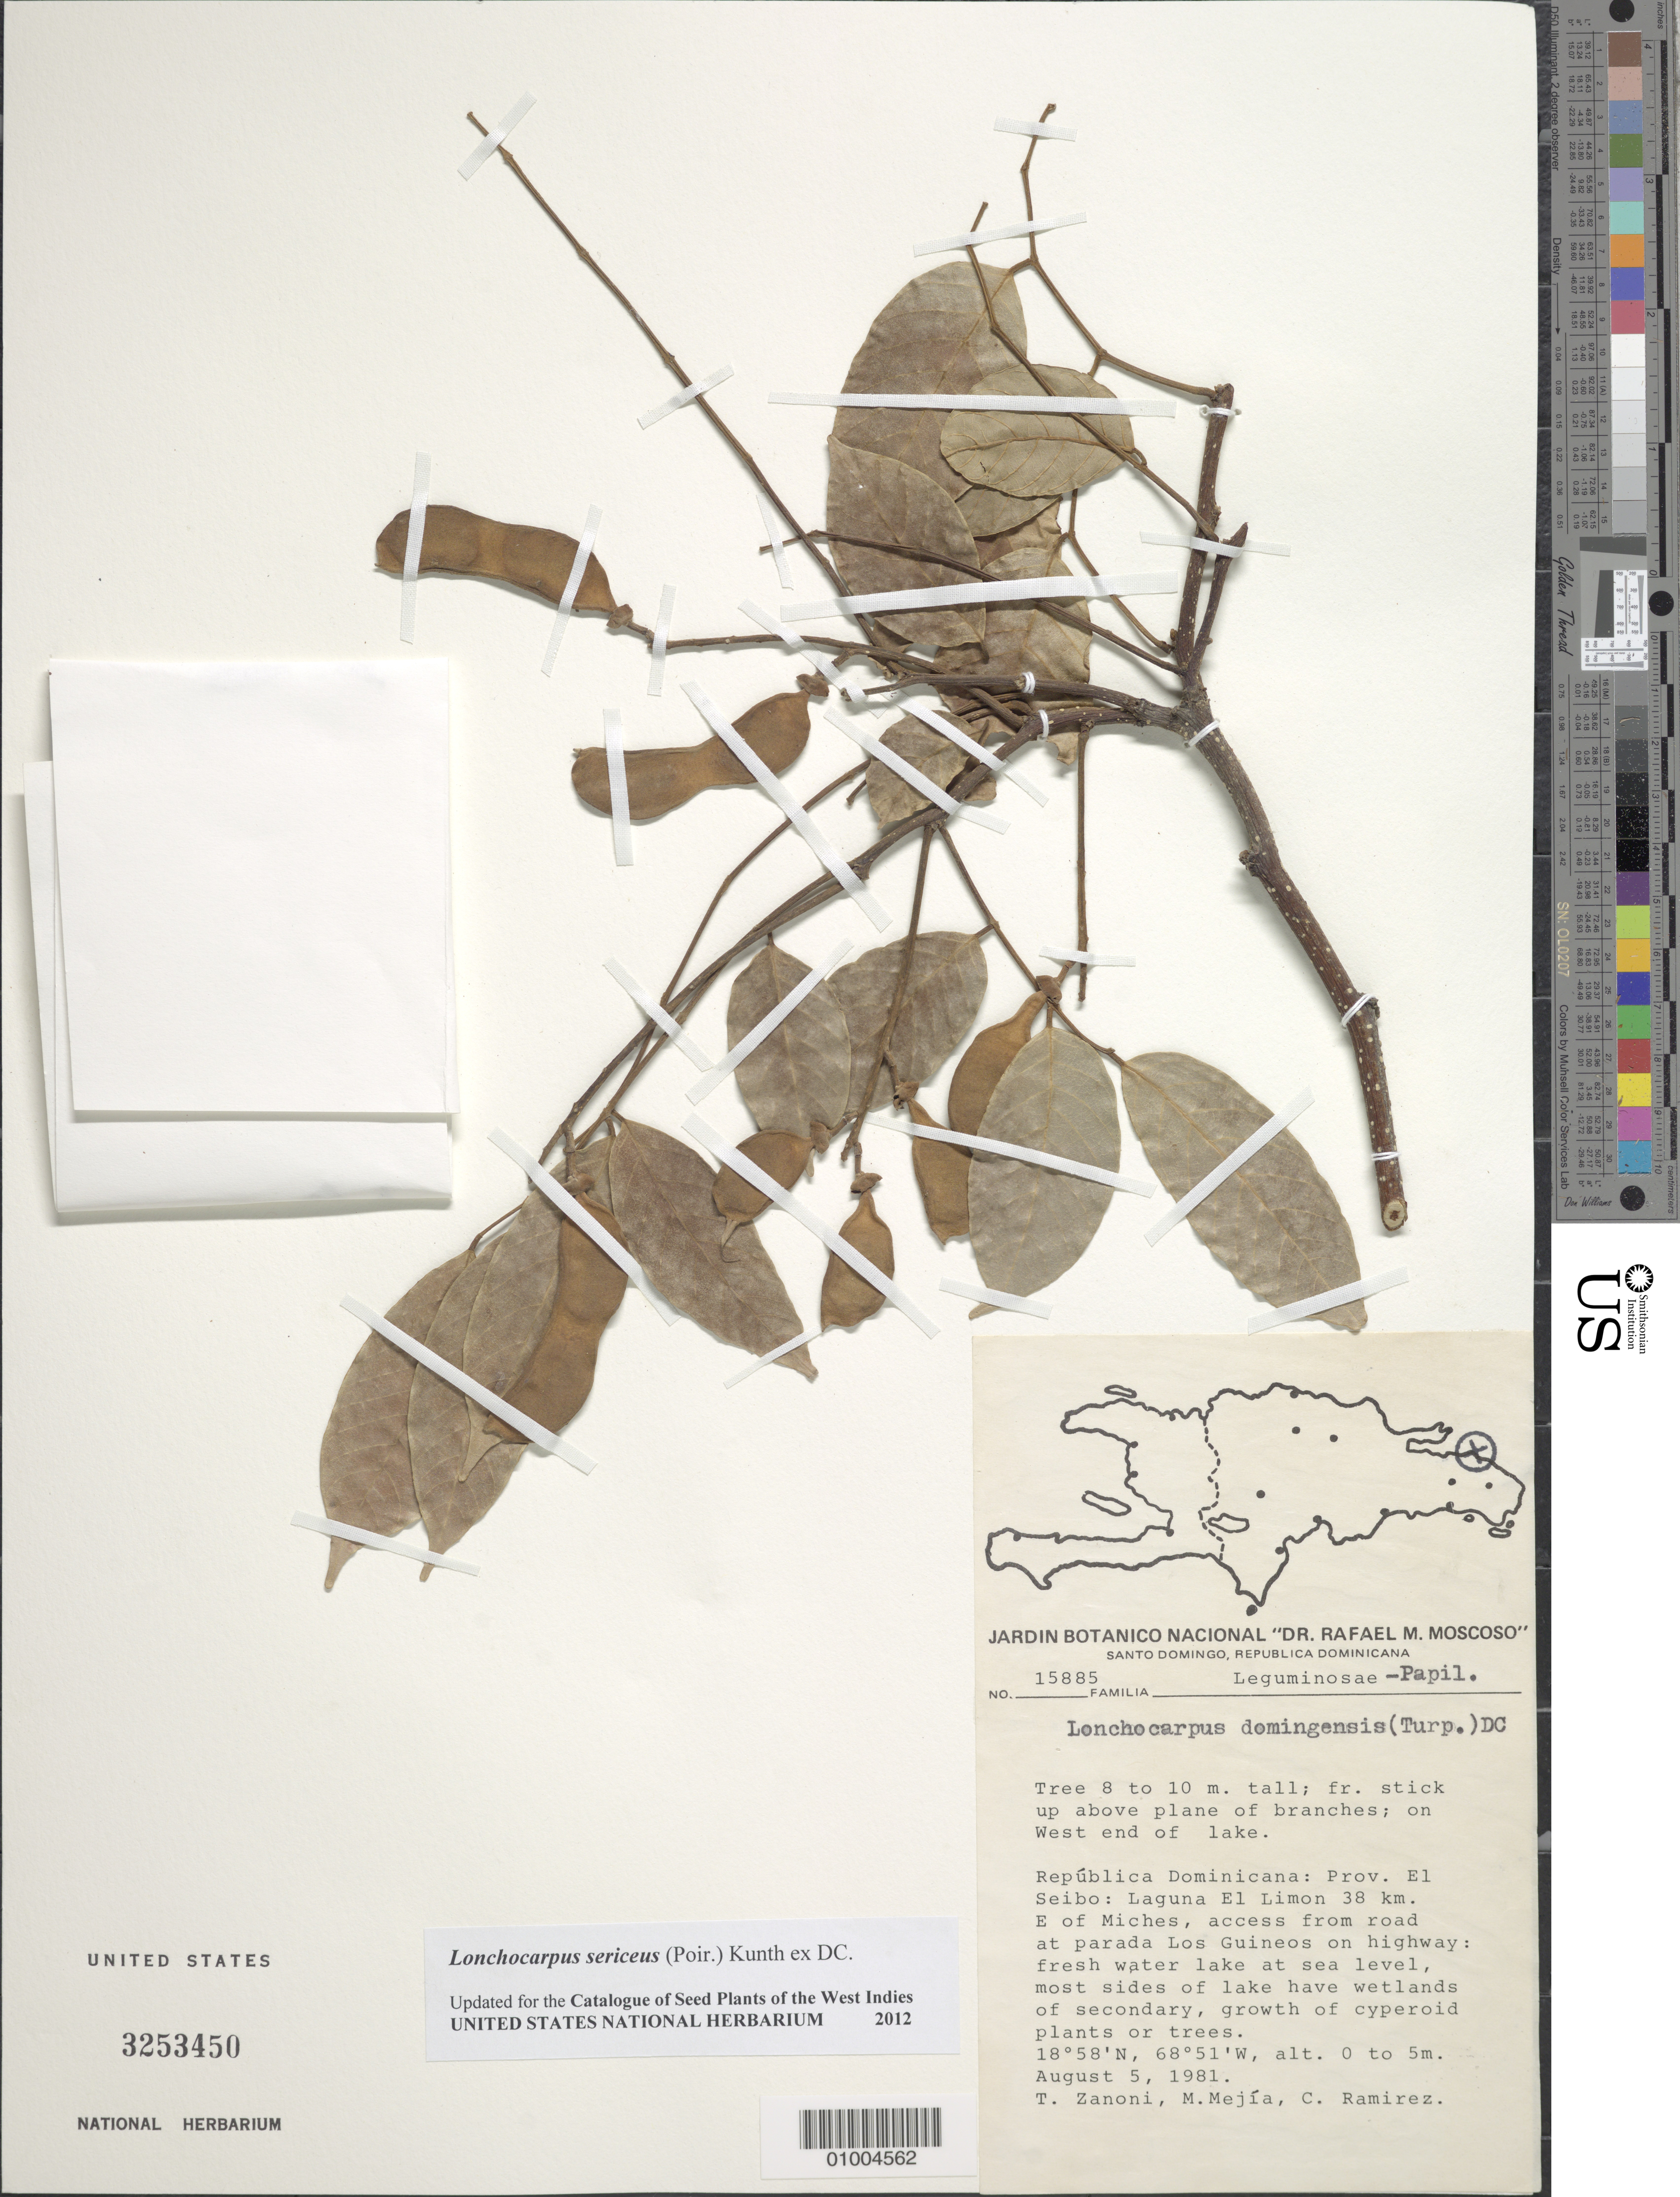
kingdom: Plantae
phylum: Tracheophyta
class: Magnoliopsida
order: Fabales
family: Fabaceae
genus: Lonchocarpus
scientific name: Lonchocarpus sericeus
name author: (Poir.) Kunth ex DC.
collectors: M. Mejia, M. Mejia, T. A. Zanoni & C. Ramirez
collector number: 15885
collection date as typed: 05 Aug 1981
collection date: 1981-08-05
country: Dominican Republic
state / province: El Seibo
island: Hispaniola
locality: Laguna El Limon 38 km.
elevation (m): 0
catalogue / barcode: US 3253450